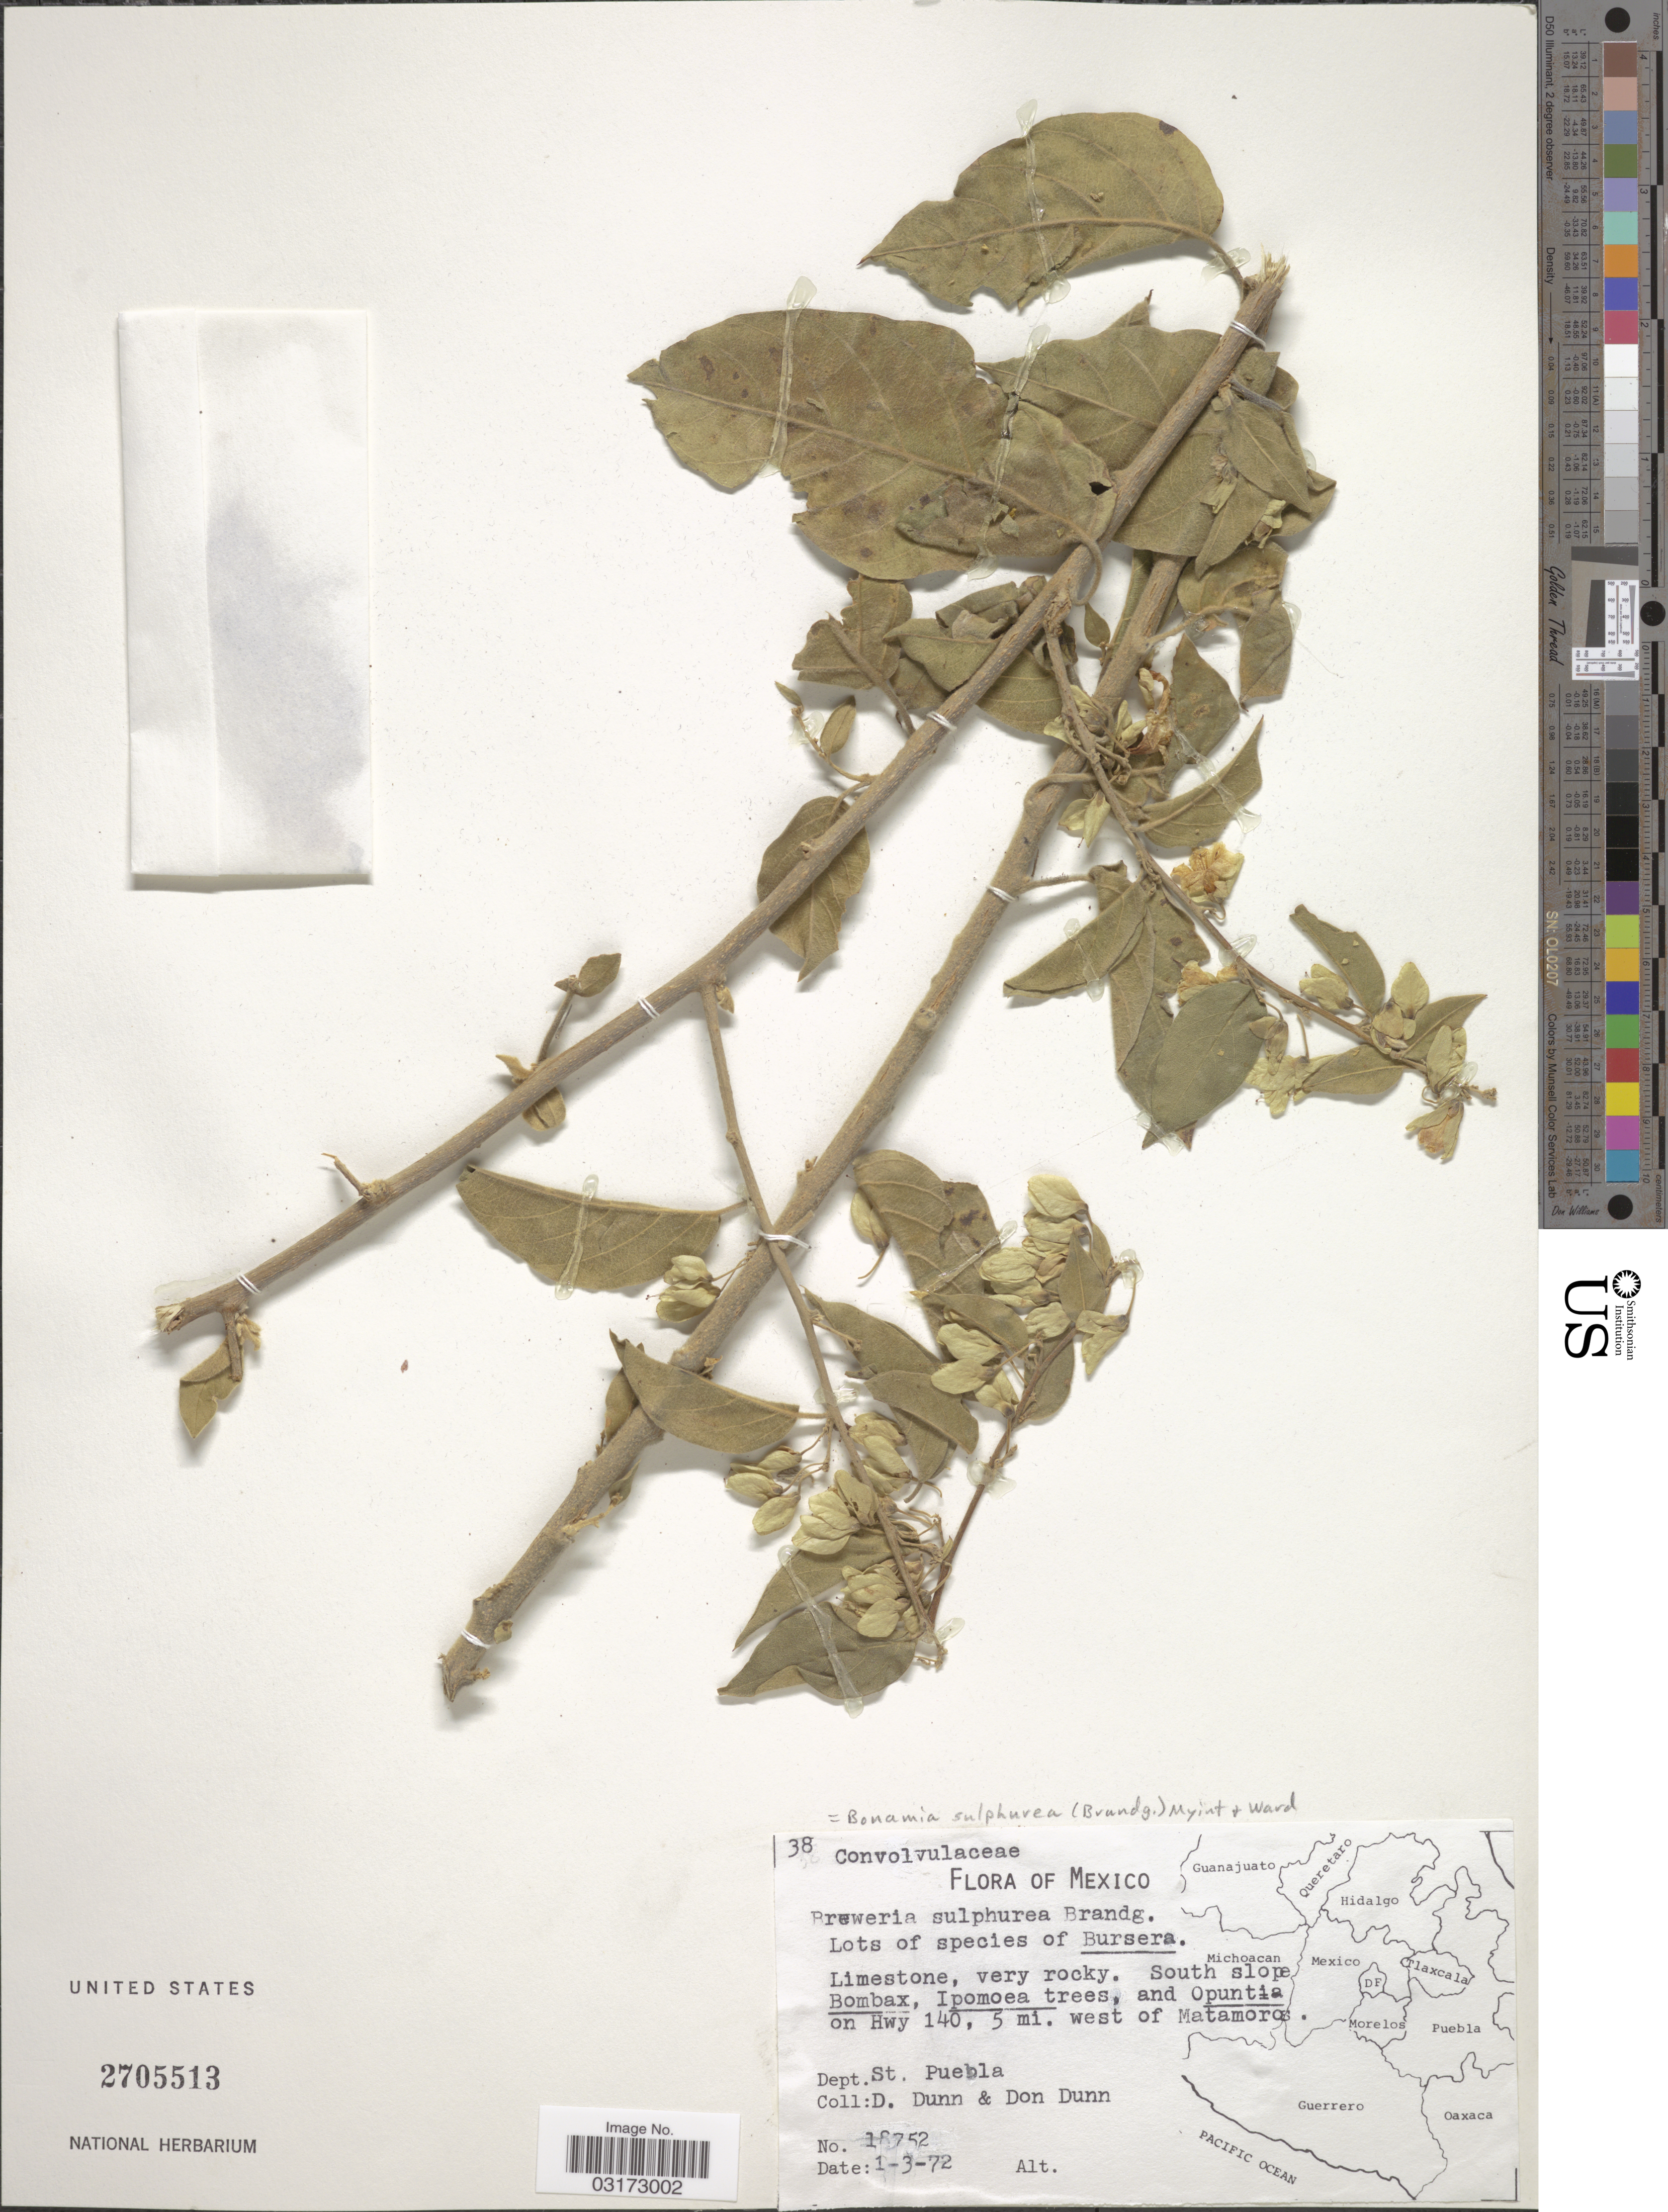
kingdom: Plantae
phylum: Tracheophyta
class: Magnoliopsida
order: Solanales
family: Convolvulaceae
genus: Bonamia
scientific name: Bonamia sulphurea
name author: (Brandegee) Myint & D.B. Ward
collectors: D. B. Dunn & D. Dunn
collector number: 18752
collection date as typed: Transcribed d/m/y: 1/3/72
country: Mexico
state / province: Puebla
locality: On Hwy 140, 5 mi. west of Matamoros. Dept. St. Puebla.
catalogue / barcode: US 2705513